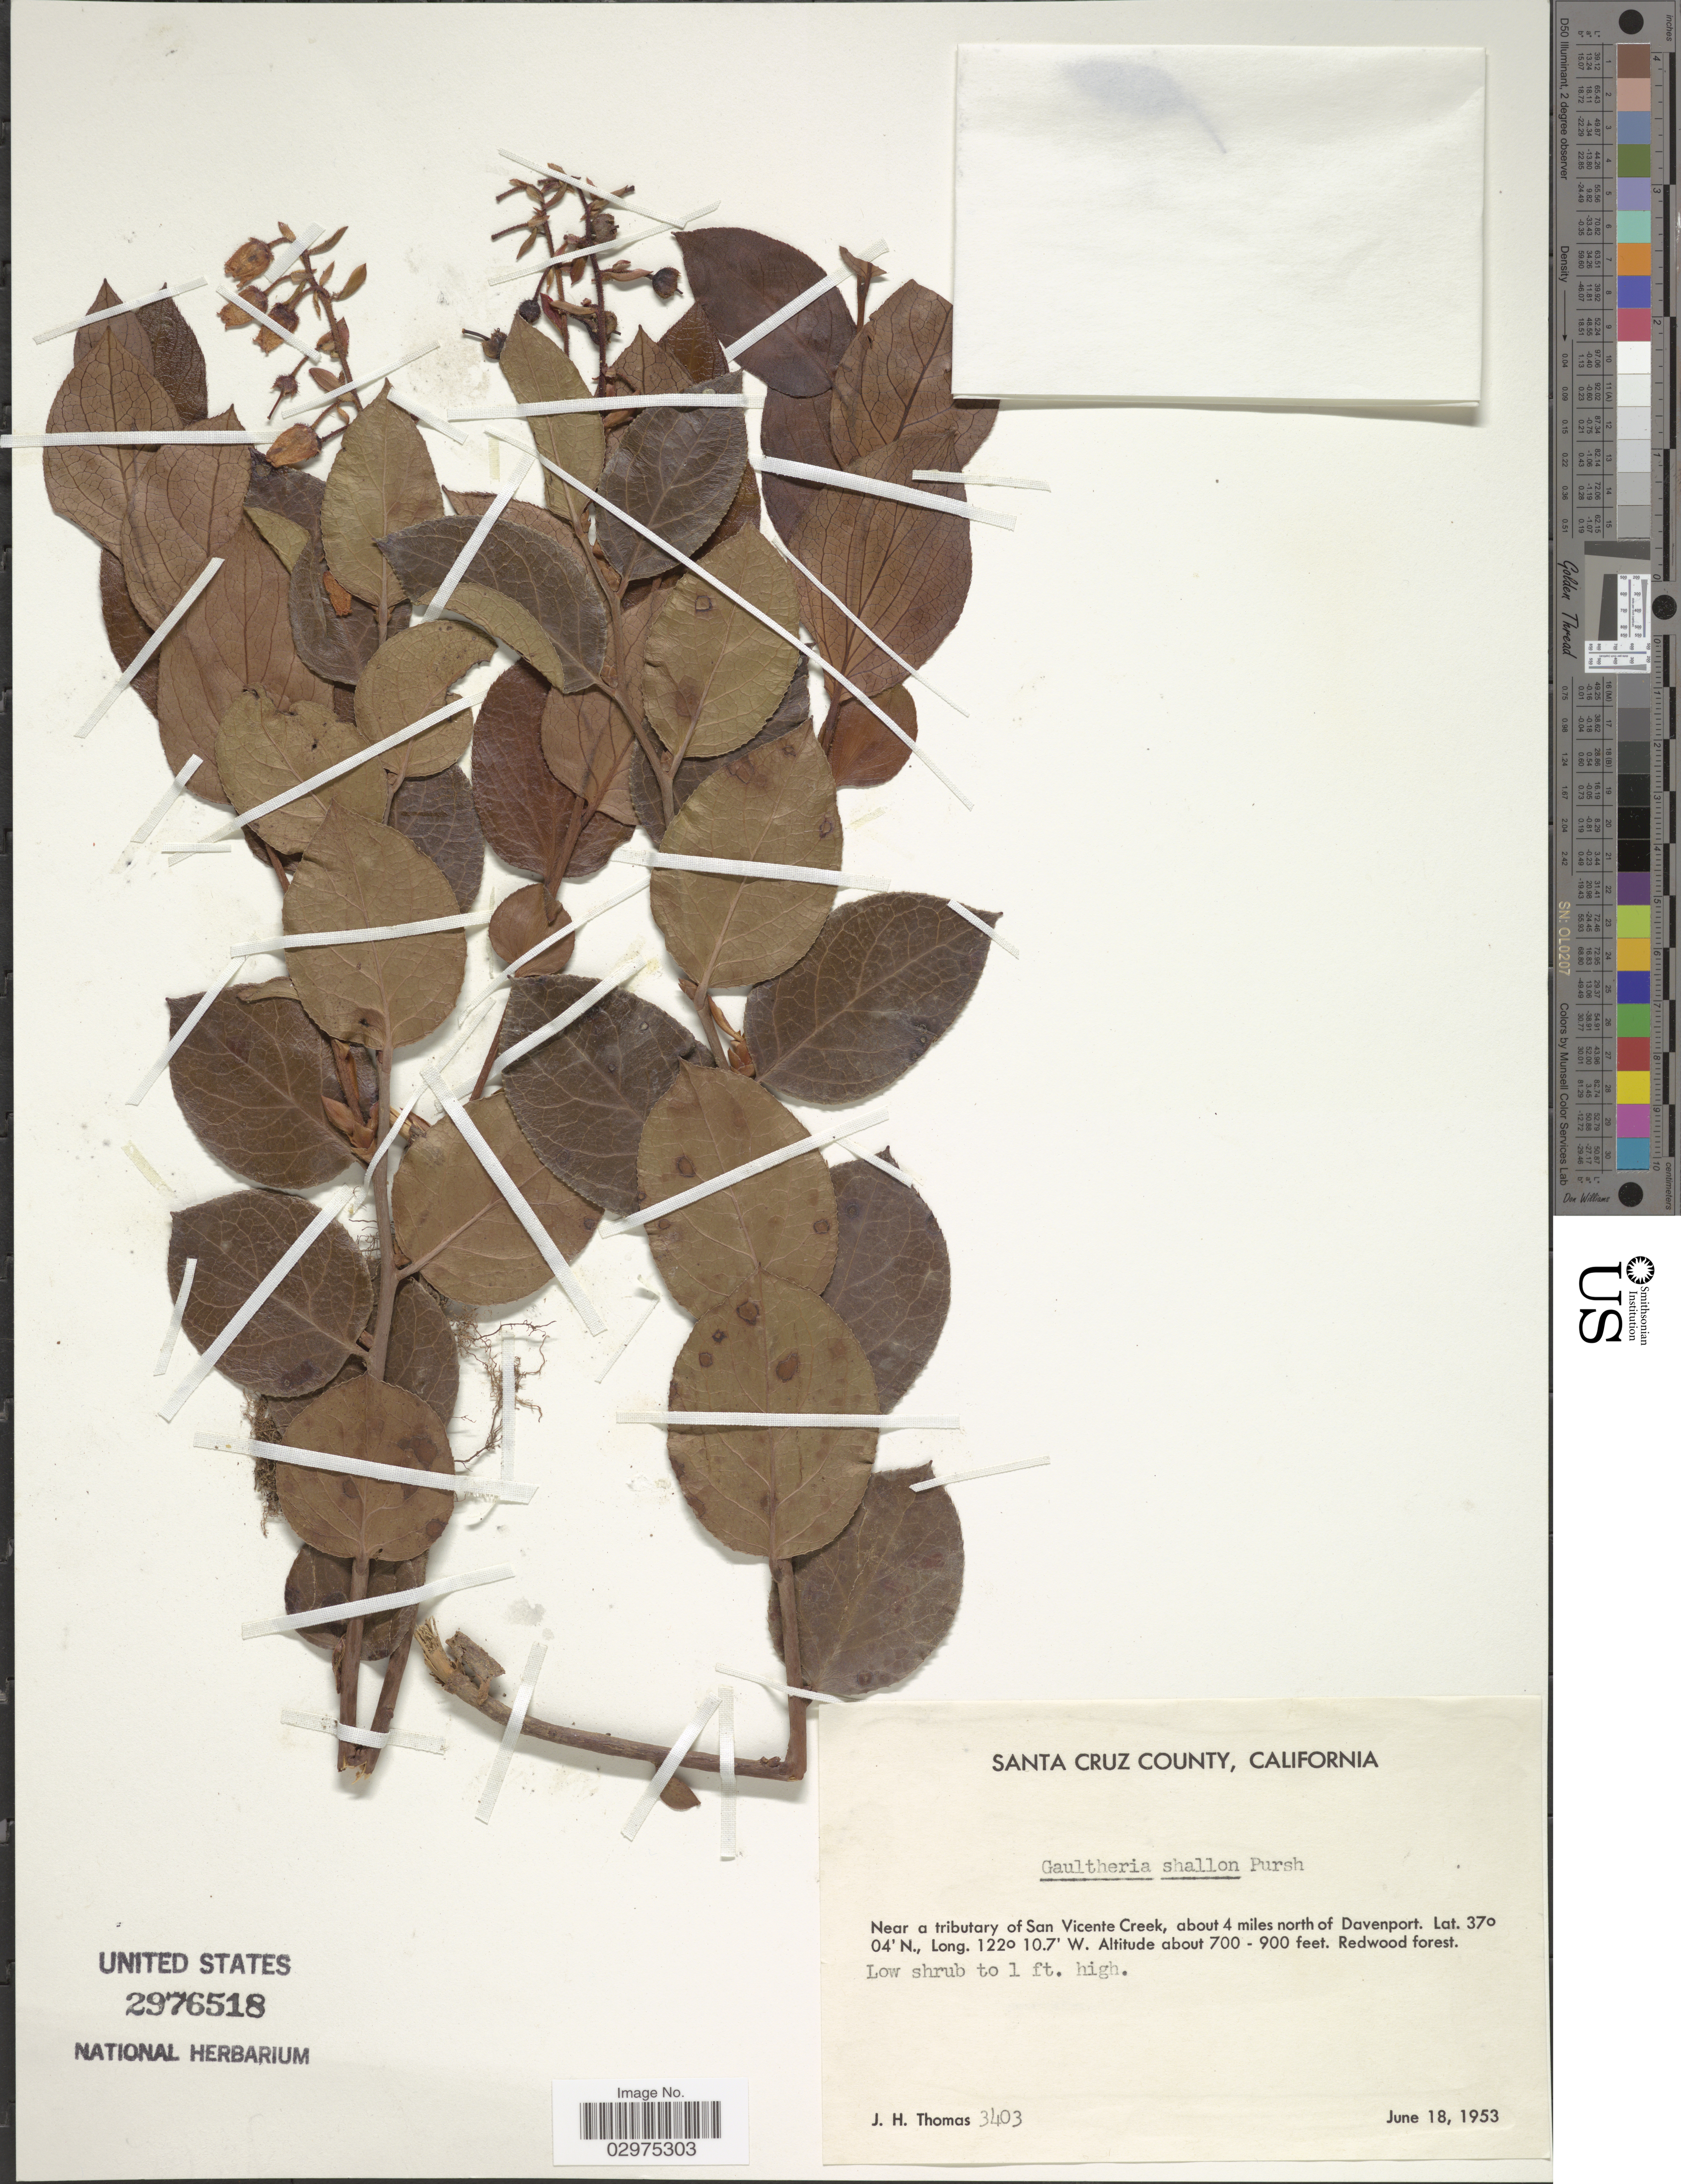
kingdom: Plantae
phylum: Tracheophyta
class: Magnoliopsida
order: Ericales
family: Ericaceae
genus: Gaultheria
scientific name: Gaultheria shallon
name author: Pursh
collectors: J. H. Thomas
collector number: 3403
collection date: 1953-06-18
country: United States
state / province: California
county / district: Santa Cruz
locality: Santa Cruz County, near a tributary of San Vicente Creek, about 4 miles north of Davenport.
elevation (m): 213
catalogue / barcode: US 2976518